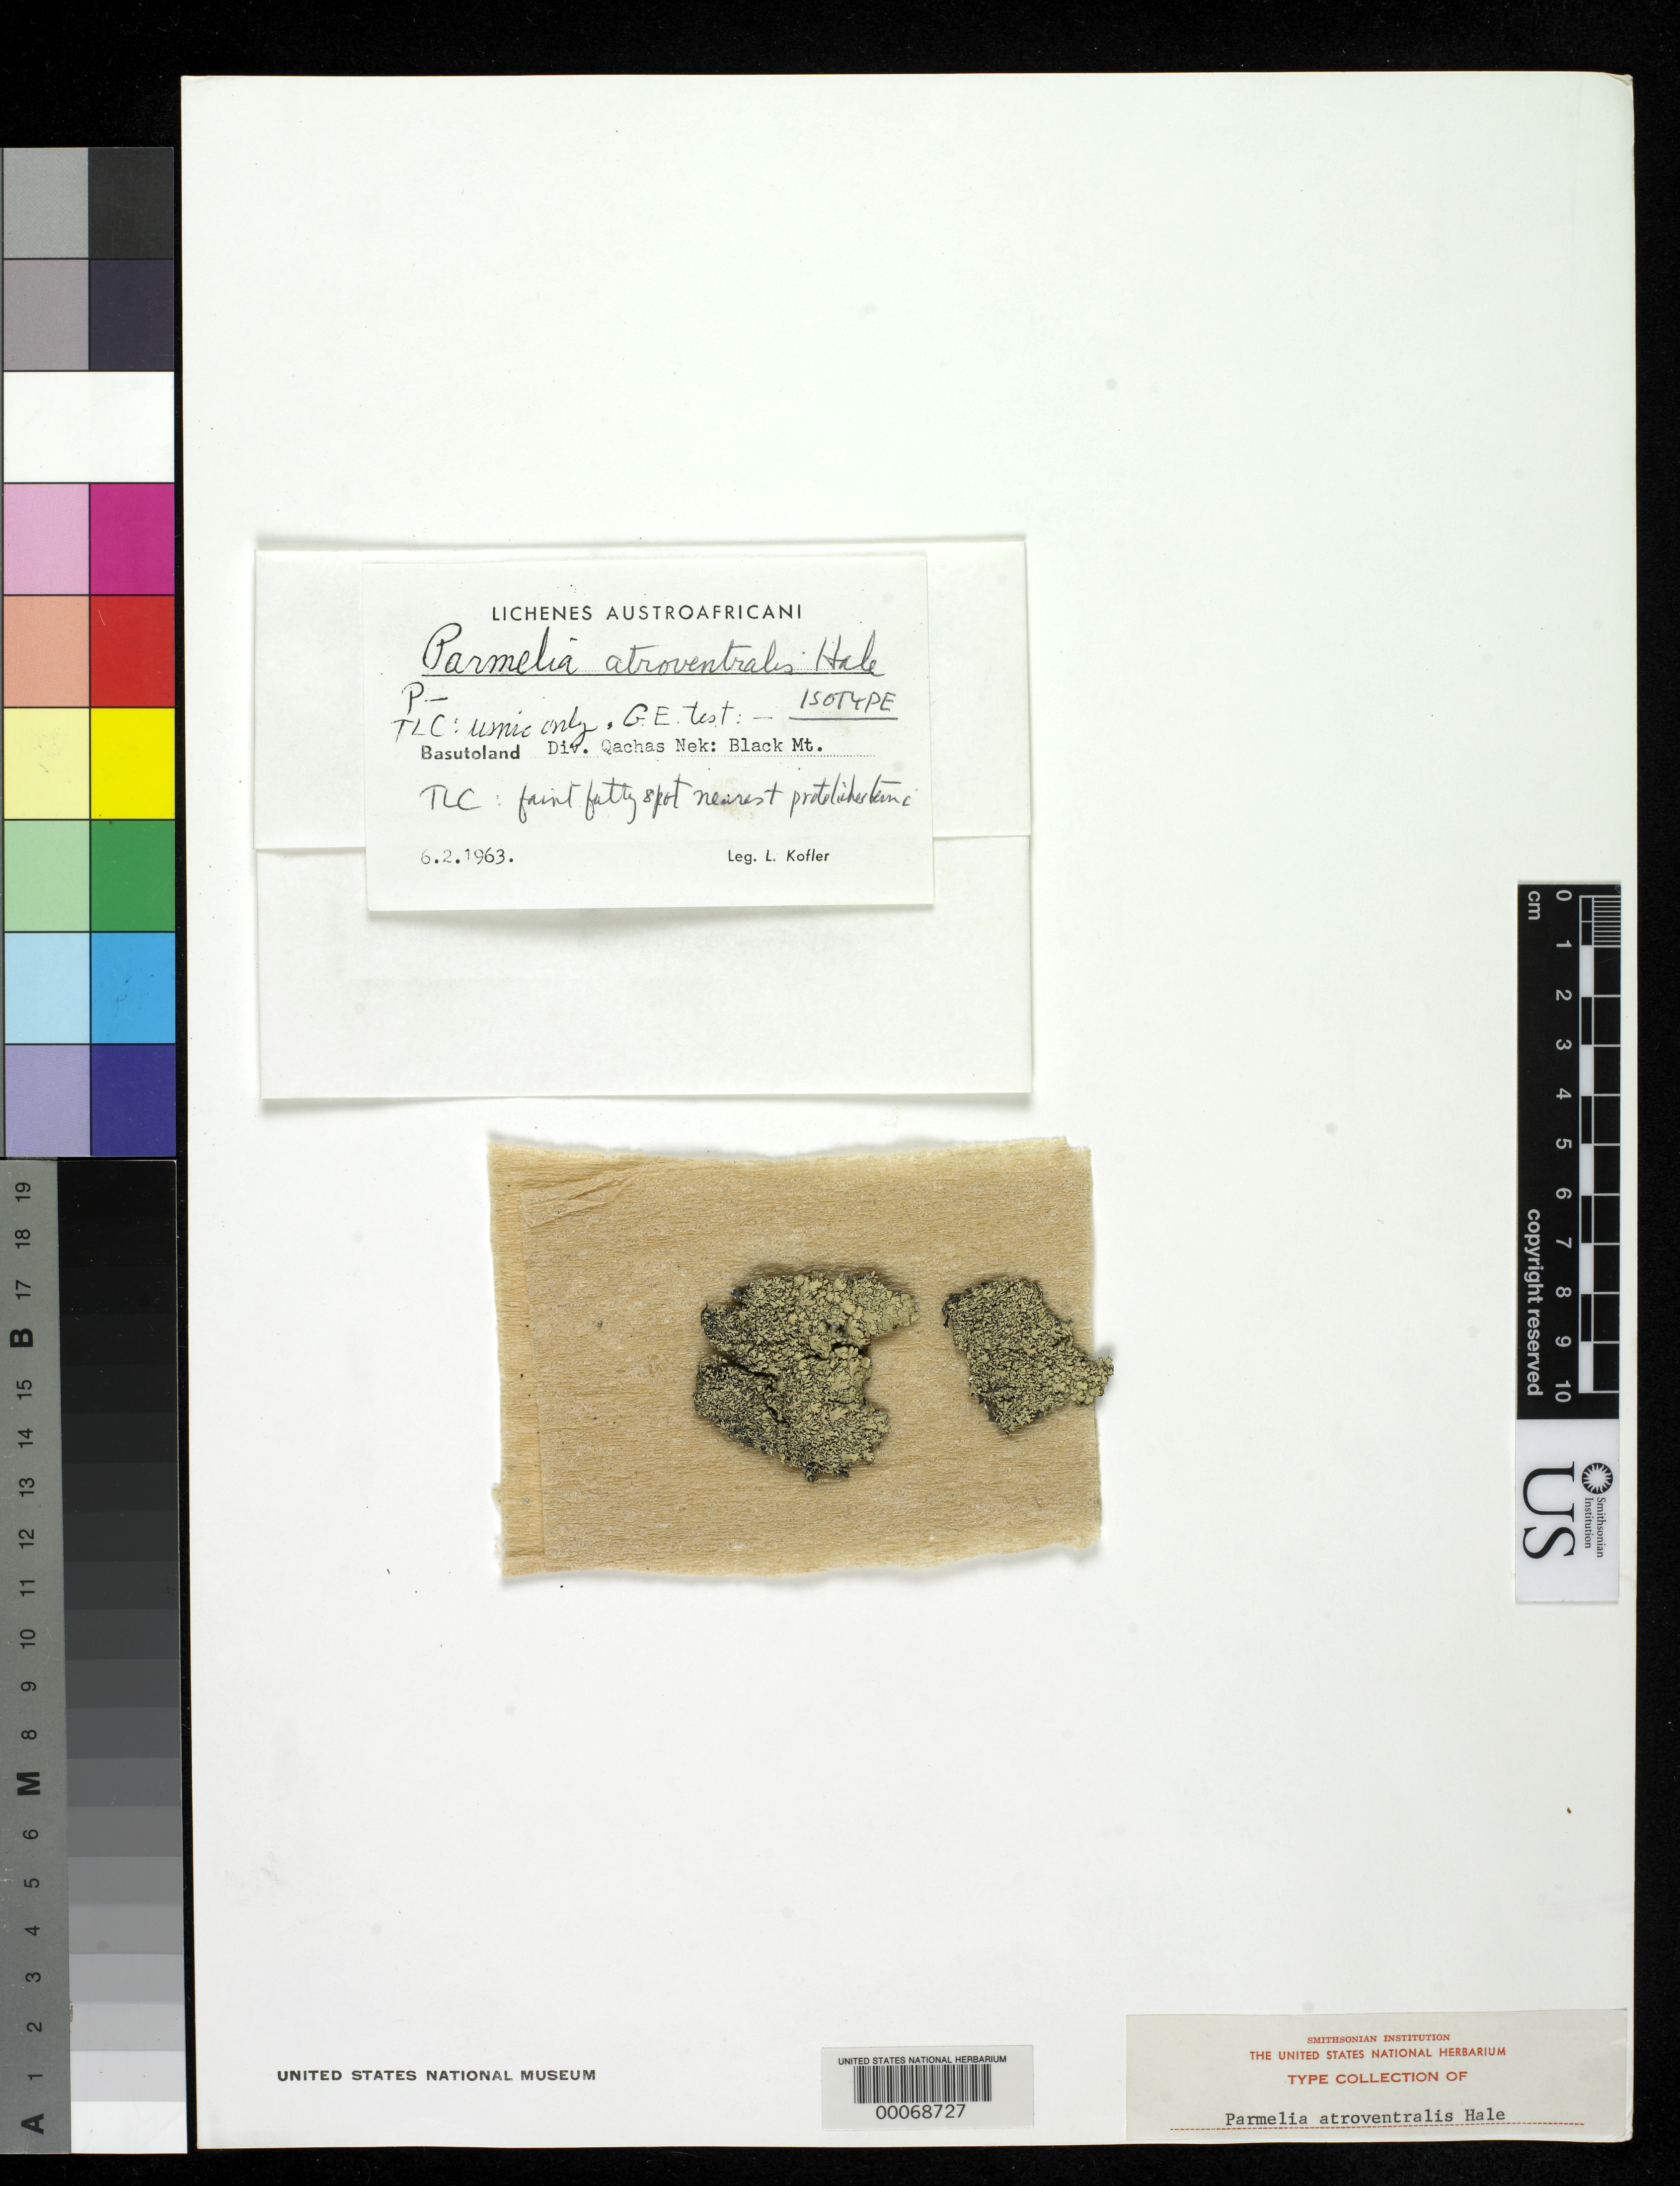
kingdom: Fungi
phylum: Ascomycota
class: Lecanoromycetes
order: Lecanorales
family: Parmeliaceae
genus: Parmelia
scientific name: Parmelia atroventralis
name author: Hale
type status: Isotype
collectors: L. Kofler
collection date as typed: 06 Feb 1963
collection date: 1963-02-06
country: Lesotho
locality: Basutoland div. Qachas Nek, Black Mt.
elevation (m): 3048